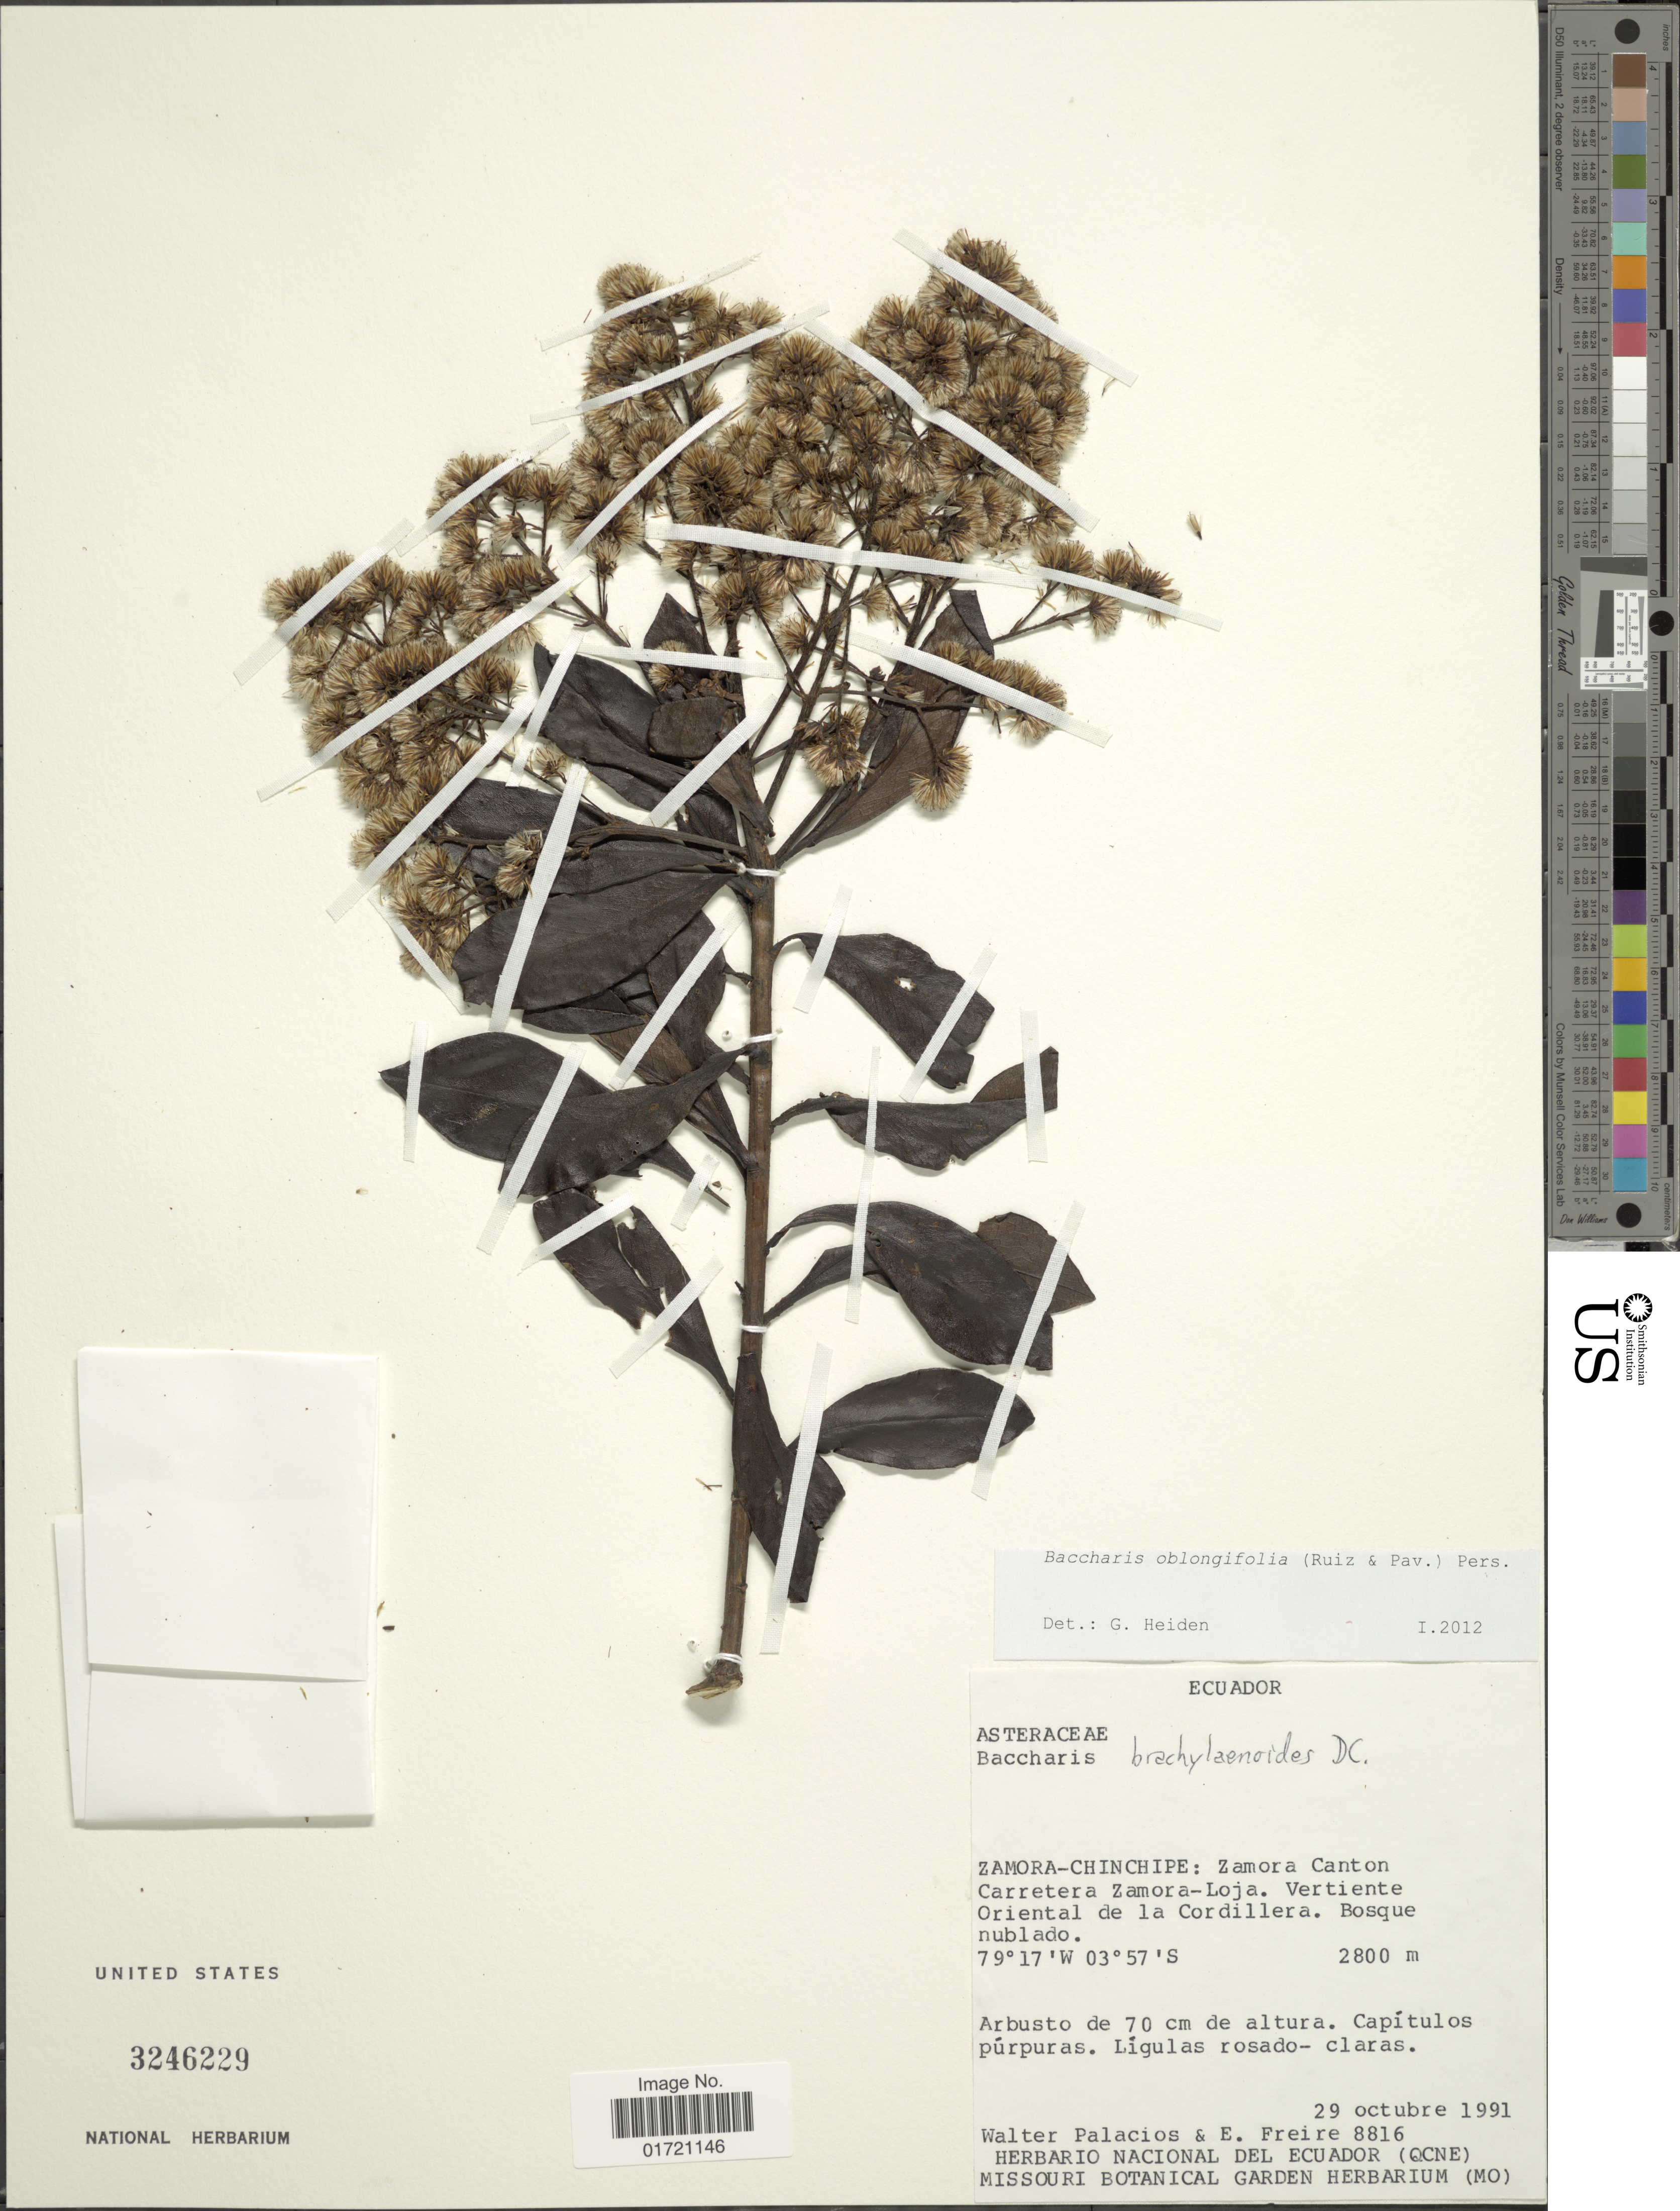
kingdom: Plantae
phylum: Tracheophyta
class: Magnoliopsida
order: Asterales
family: Asteraceae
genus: Baccharis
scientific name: Baccharis oblongifolia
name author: (Ruiz & Pav.) Pers.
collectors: W. Palacios & E. Freire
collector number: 8816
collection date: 1991-10-29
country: Ecuador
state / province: Zamora-Chinchipe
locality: Zamora-Chinchipe: Zamora Canton. Carretera Zamora-Loja. Vertiente Oriental de la Cordillera. Bosque nublado.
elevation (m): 2800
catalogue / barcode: US 3246229